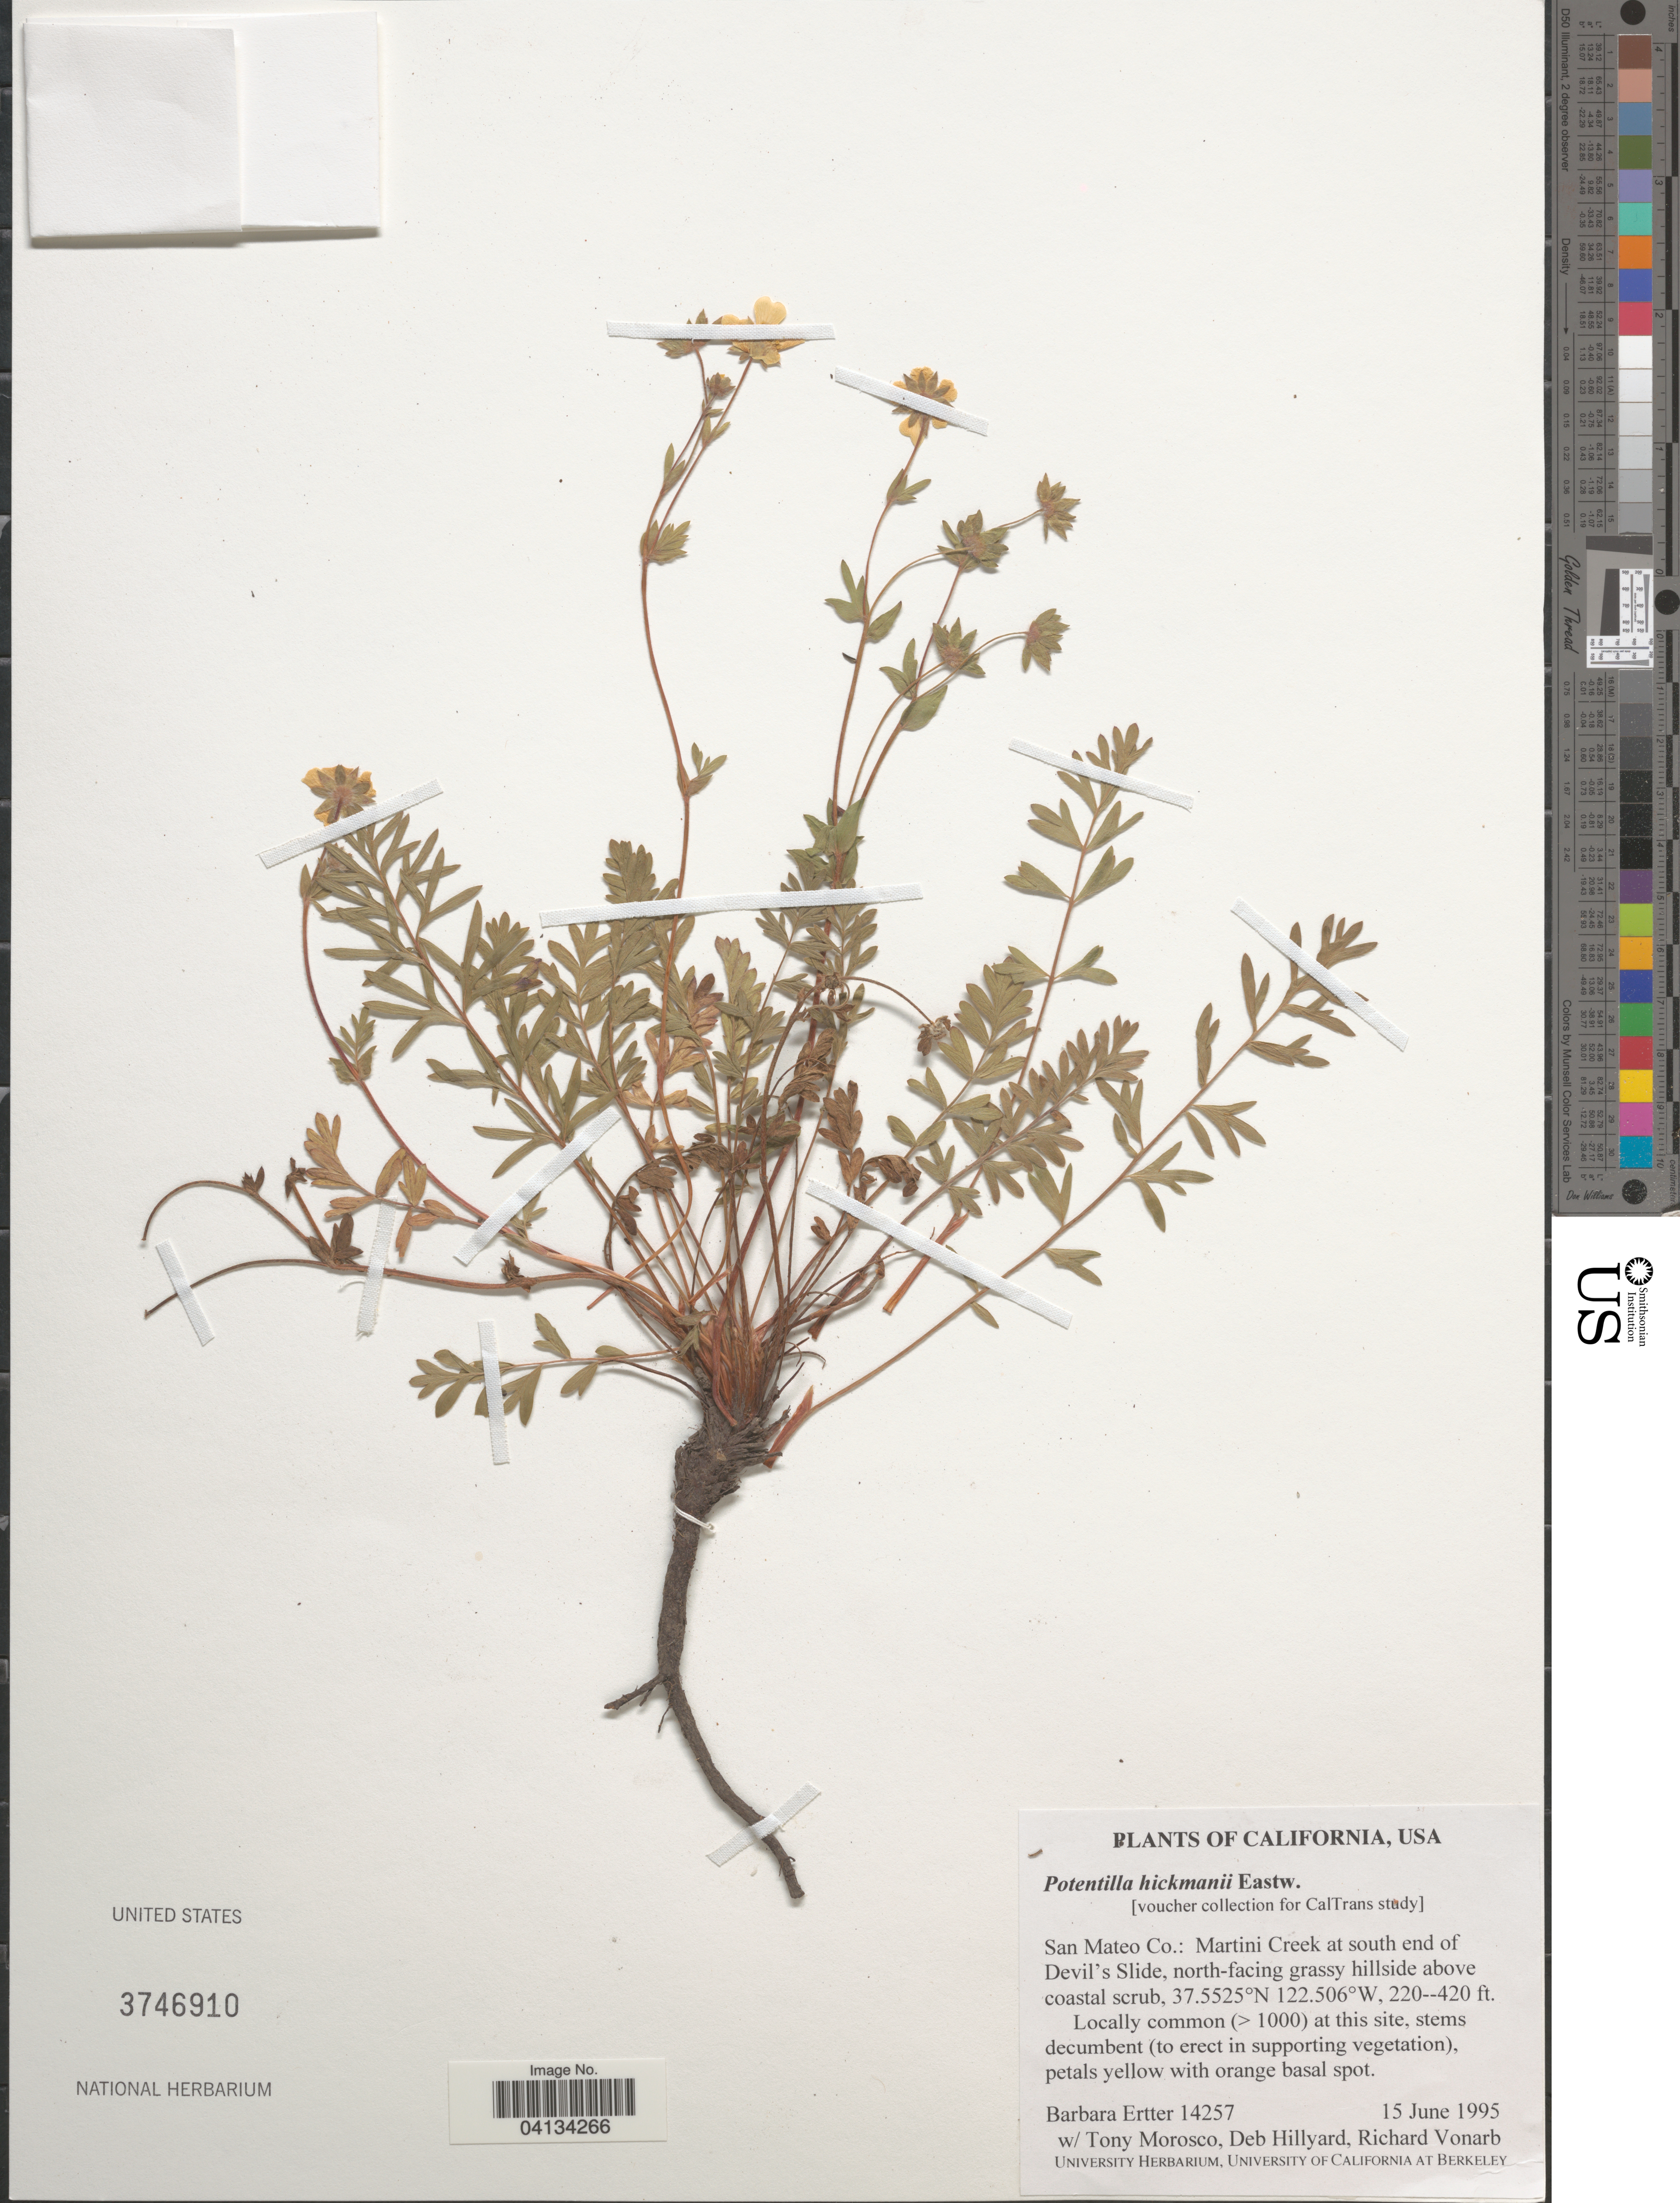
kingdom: Plantae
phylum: Tracheophyta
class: Magnoliopsida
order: Rosales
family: Rosaceae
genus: Potentilla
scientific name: Potentilla hickmanii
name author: Eastw.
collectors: B. Ertter, T. Morosco, D. Hillyard & R. Vonarb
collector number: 14257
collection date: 1995-06-15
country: United States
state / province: California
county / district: San Mateo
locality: San Mateo Co.: Martini Creek at south end of Devil's Slide, north-facing grassy hillside above coastal scrub.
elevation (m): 128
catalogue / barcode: US 3746910